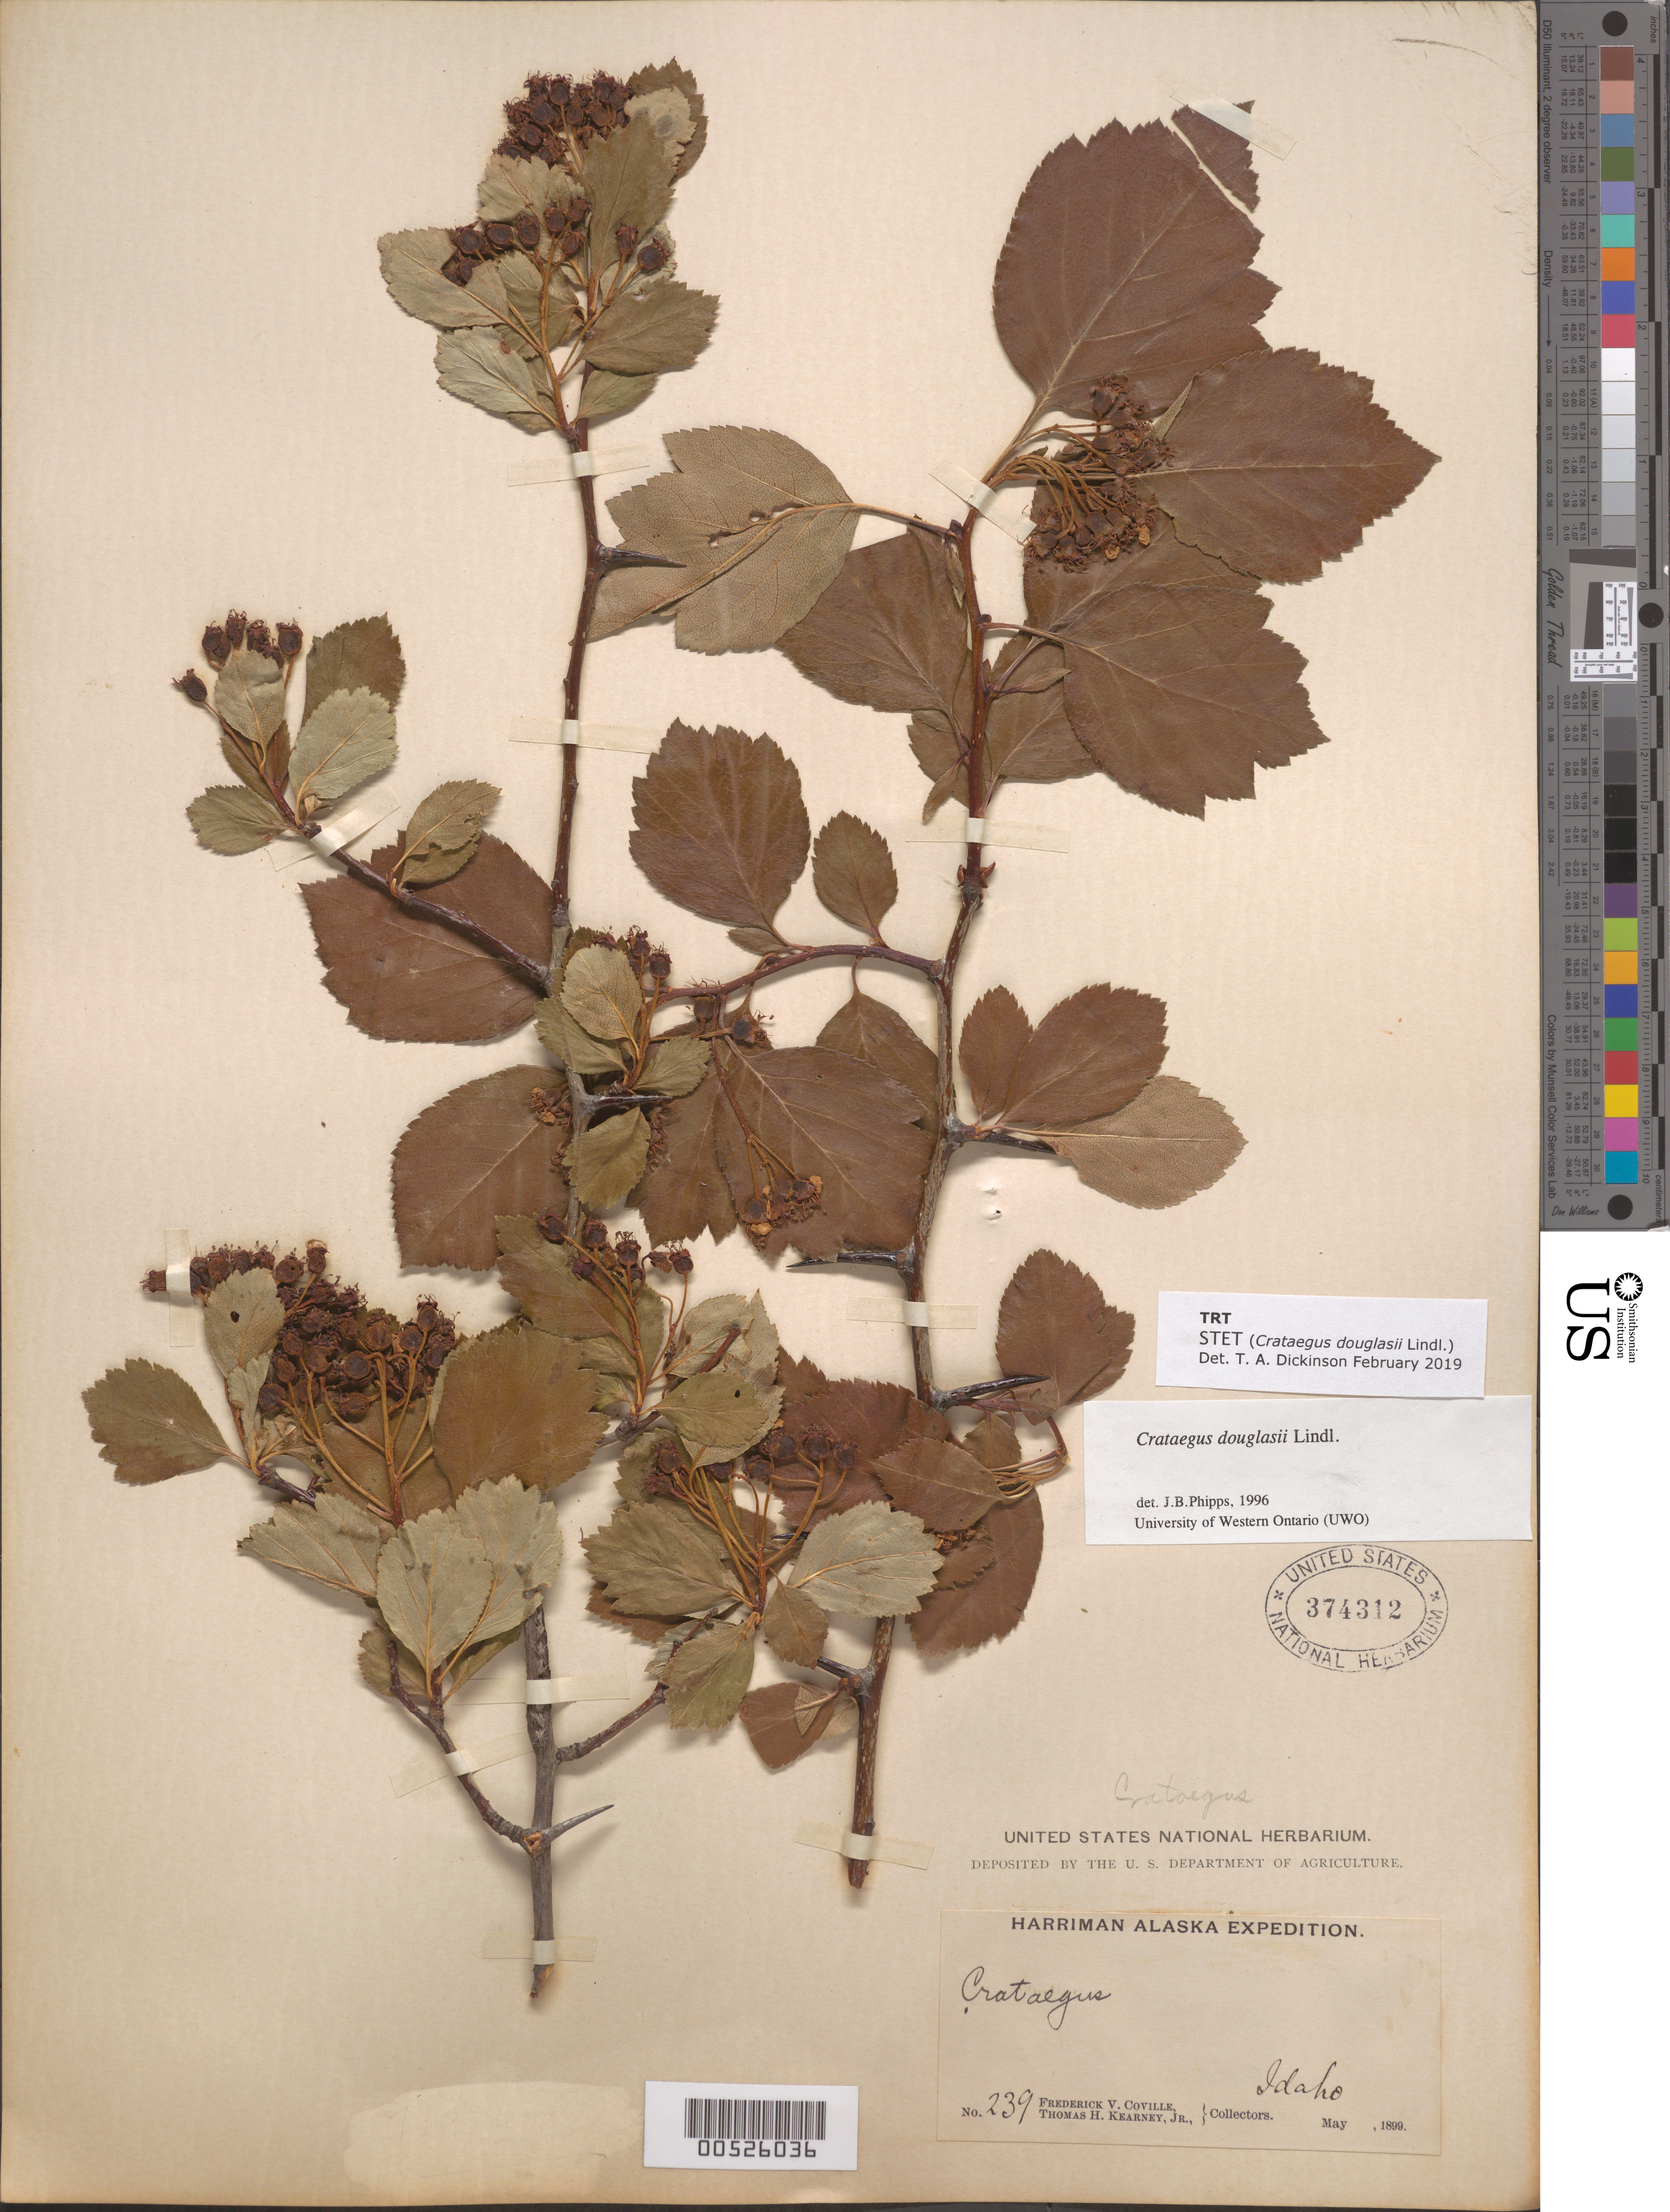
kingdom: Plantae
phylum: Tracheophyta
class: Magnoliopsida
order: Rosales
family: Rosaceae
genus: Crataegus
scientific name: Crataegus douglasii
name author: Lindl.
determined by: Phipps, James B., (UWO), University of Western Ontario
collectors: F. V. Coville & T. H. Kearney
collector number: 239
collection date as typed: May 1899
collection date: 1899-05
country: United States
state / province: Idaho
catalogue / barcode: US 374312